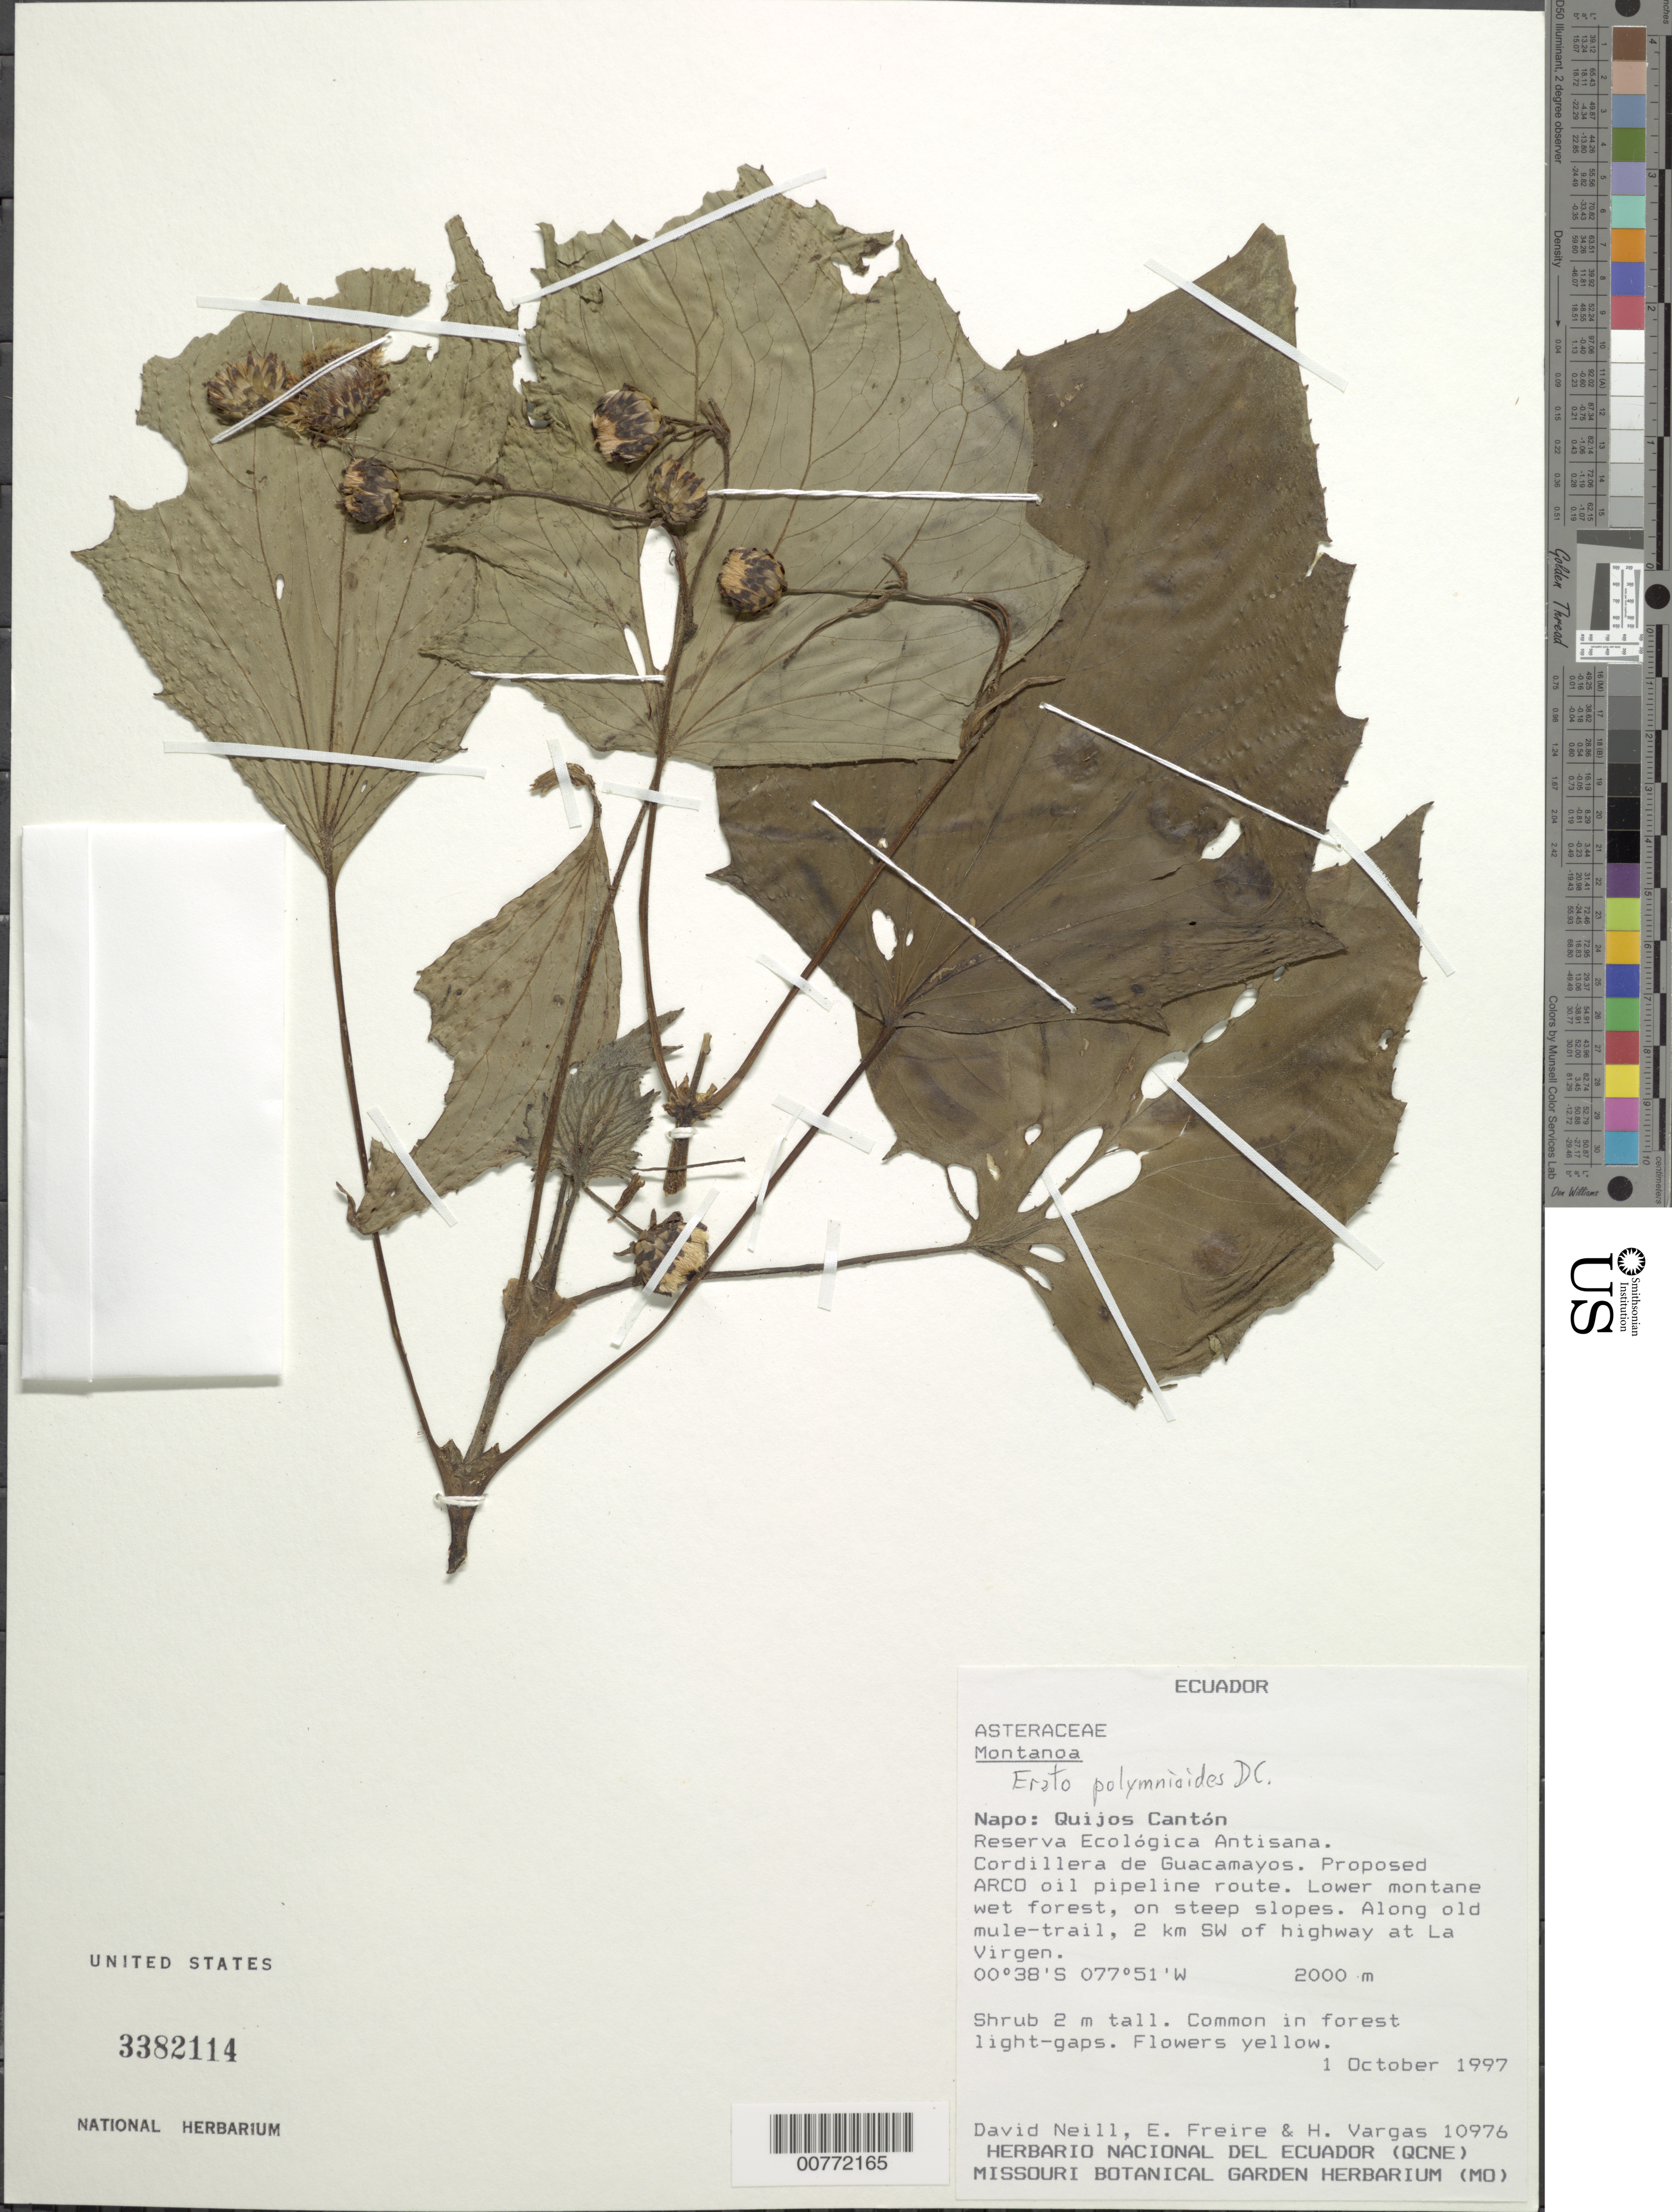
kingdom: Plantae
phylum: Tracheophyta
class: Magnoliopsida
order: Asterales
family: Asteraceae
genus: Erato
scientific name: Erato polymnioides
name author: DC.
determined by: Robinson, Harold E., (US)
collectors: D. A. Neill, E. Freire & H. Vargas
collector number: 10976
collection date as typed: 1 October 1997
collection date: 1997-10-01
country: Ecuador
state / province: Napo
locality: Quijos Cantón; Reserva Ecológica Antisana; Cordillera de Guacamayos. Proposed ARCO oil pipeline route; along old mule-trail, 2km SW of hwy at La Virgen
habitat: Lower montane wet forest, on steep slopes; in forest light-gaps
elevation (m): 2000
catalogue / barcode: US 3382114